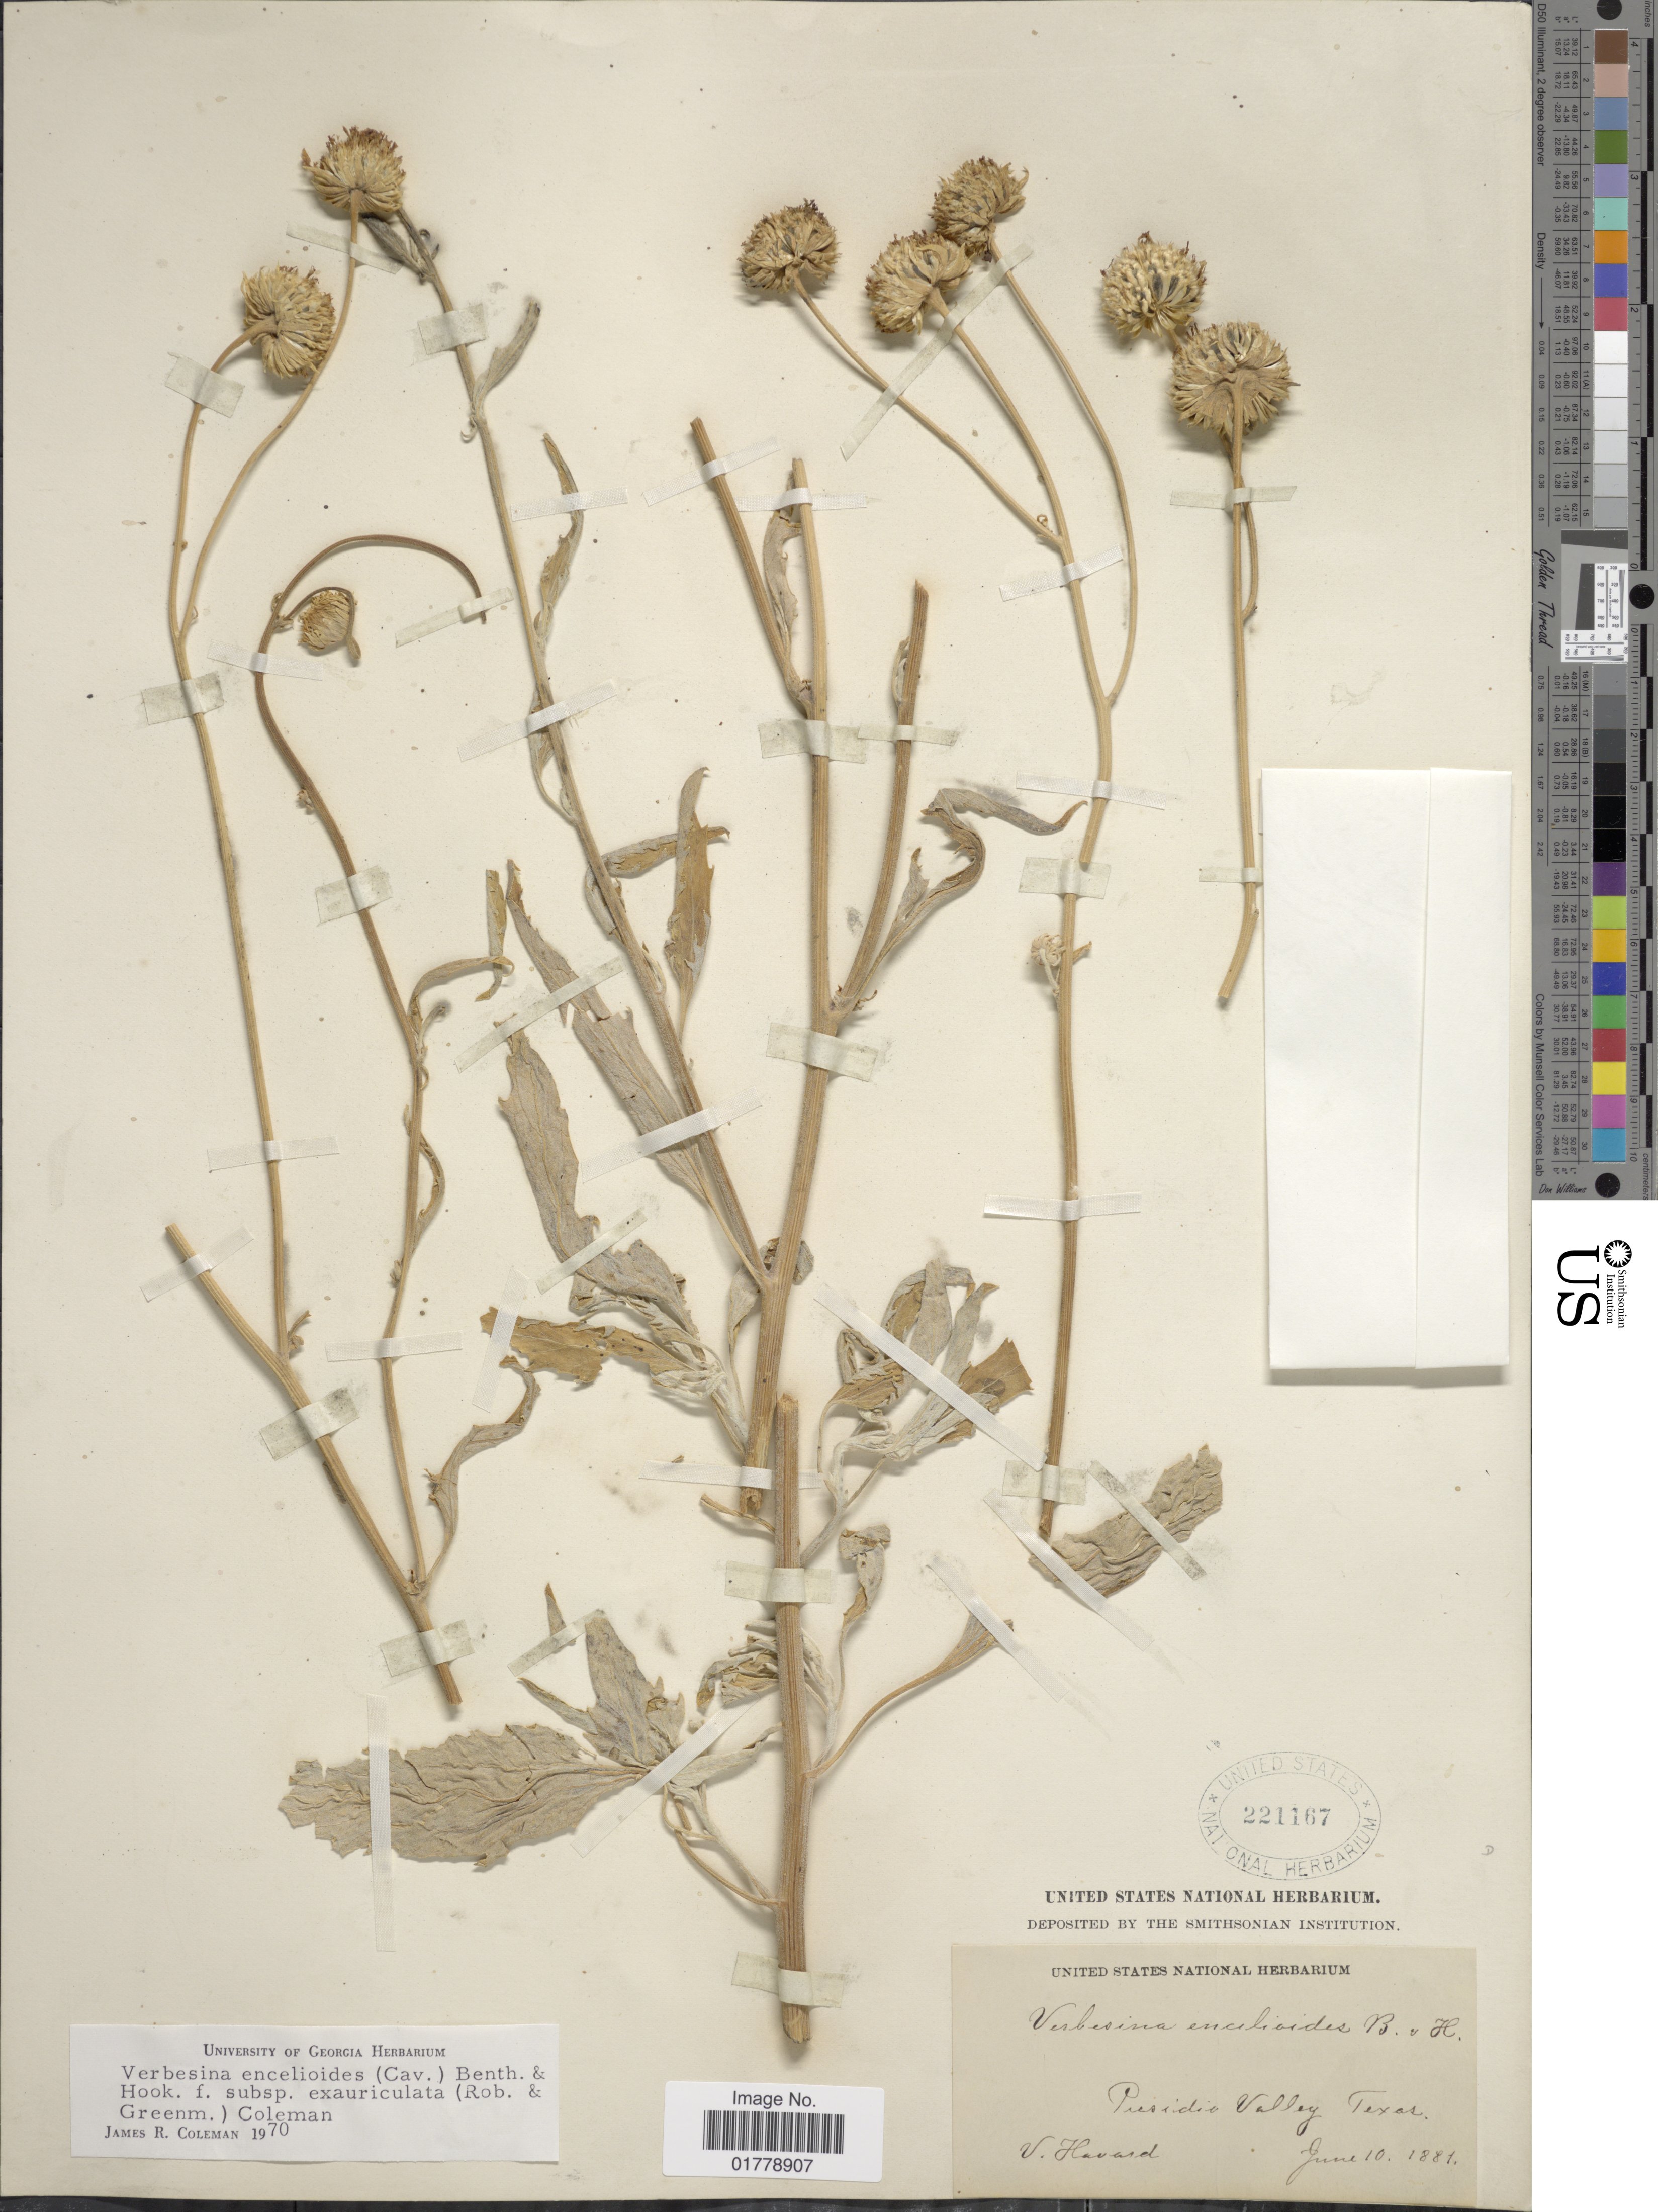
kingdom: Plantae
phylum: Tracheophyta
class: Magnoliopsida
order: Asterales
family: Asteraceae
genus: Verbesina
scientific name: Verbesina encelioides var. cana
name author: (B.L. Rob.) Greenm.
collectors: V. Havard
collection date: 1881-06-10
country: United States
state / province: Texas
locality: Paradise Valley. Texas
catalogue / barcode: US 221167